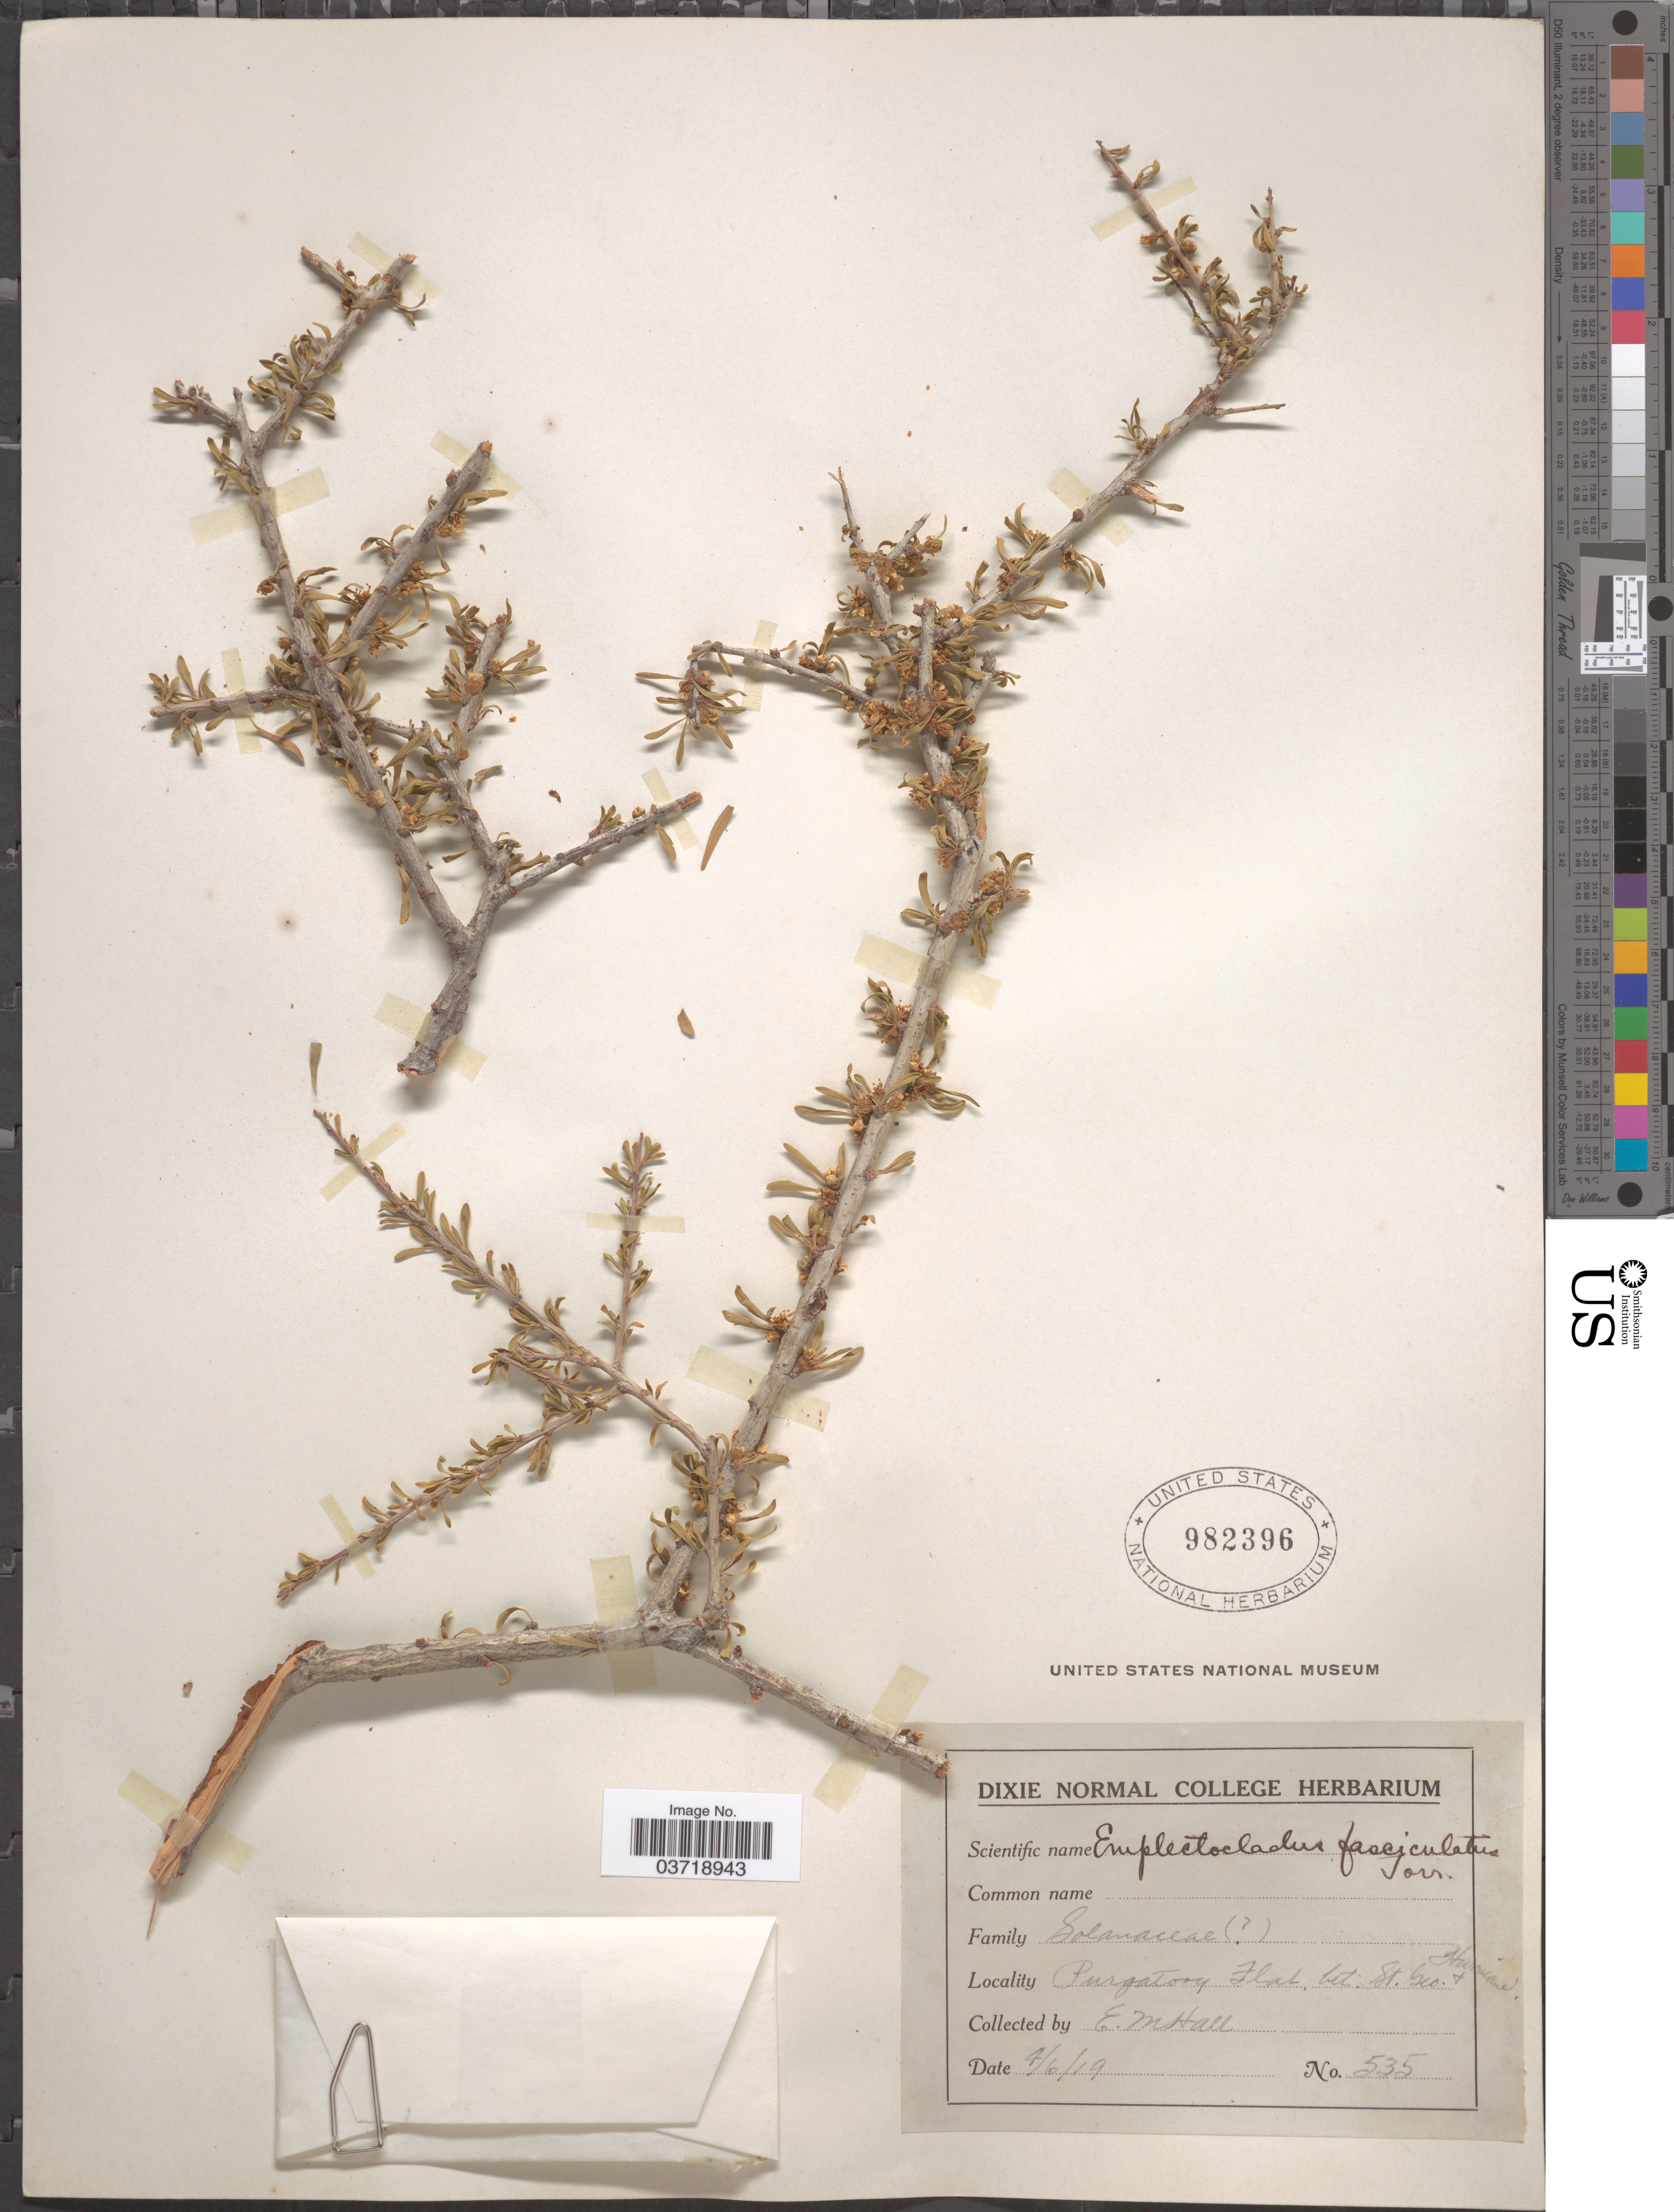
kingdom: Plantae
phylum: Tracheophyta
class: Magnoliopsida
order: Rosales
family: Rosaceae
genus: Prunus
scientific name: Prunus fasciculata var. fasciculata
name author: (Torr.) A. Gray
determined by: Strong, Mark T., (BOT), Smithsonian Institution - National Museum of Natural History (UNITED STATES)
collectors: E. Hall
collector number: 535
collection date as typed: Transcribed d/m/y: 6/4/19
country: United States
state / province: Utah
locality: Purgatory Flat, bet. St. Geo. & Hurricane.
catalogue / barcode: US 982396